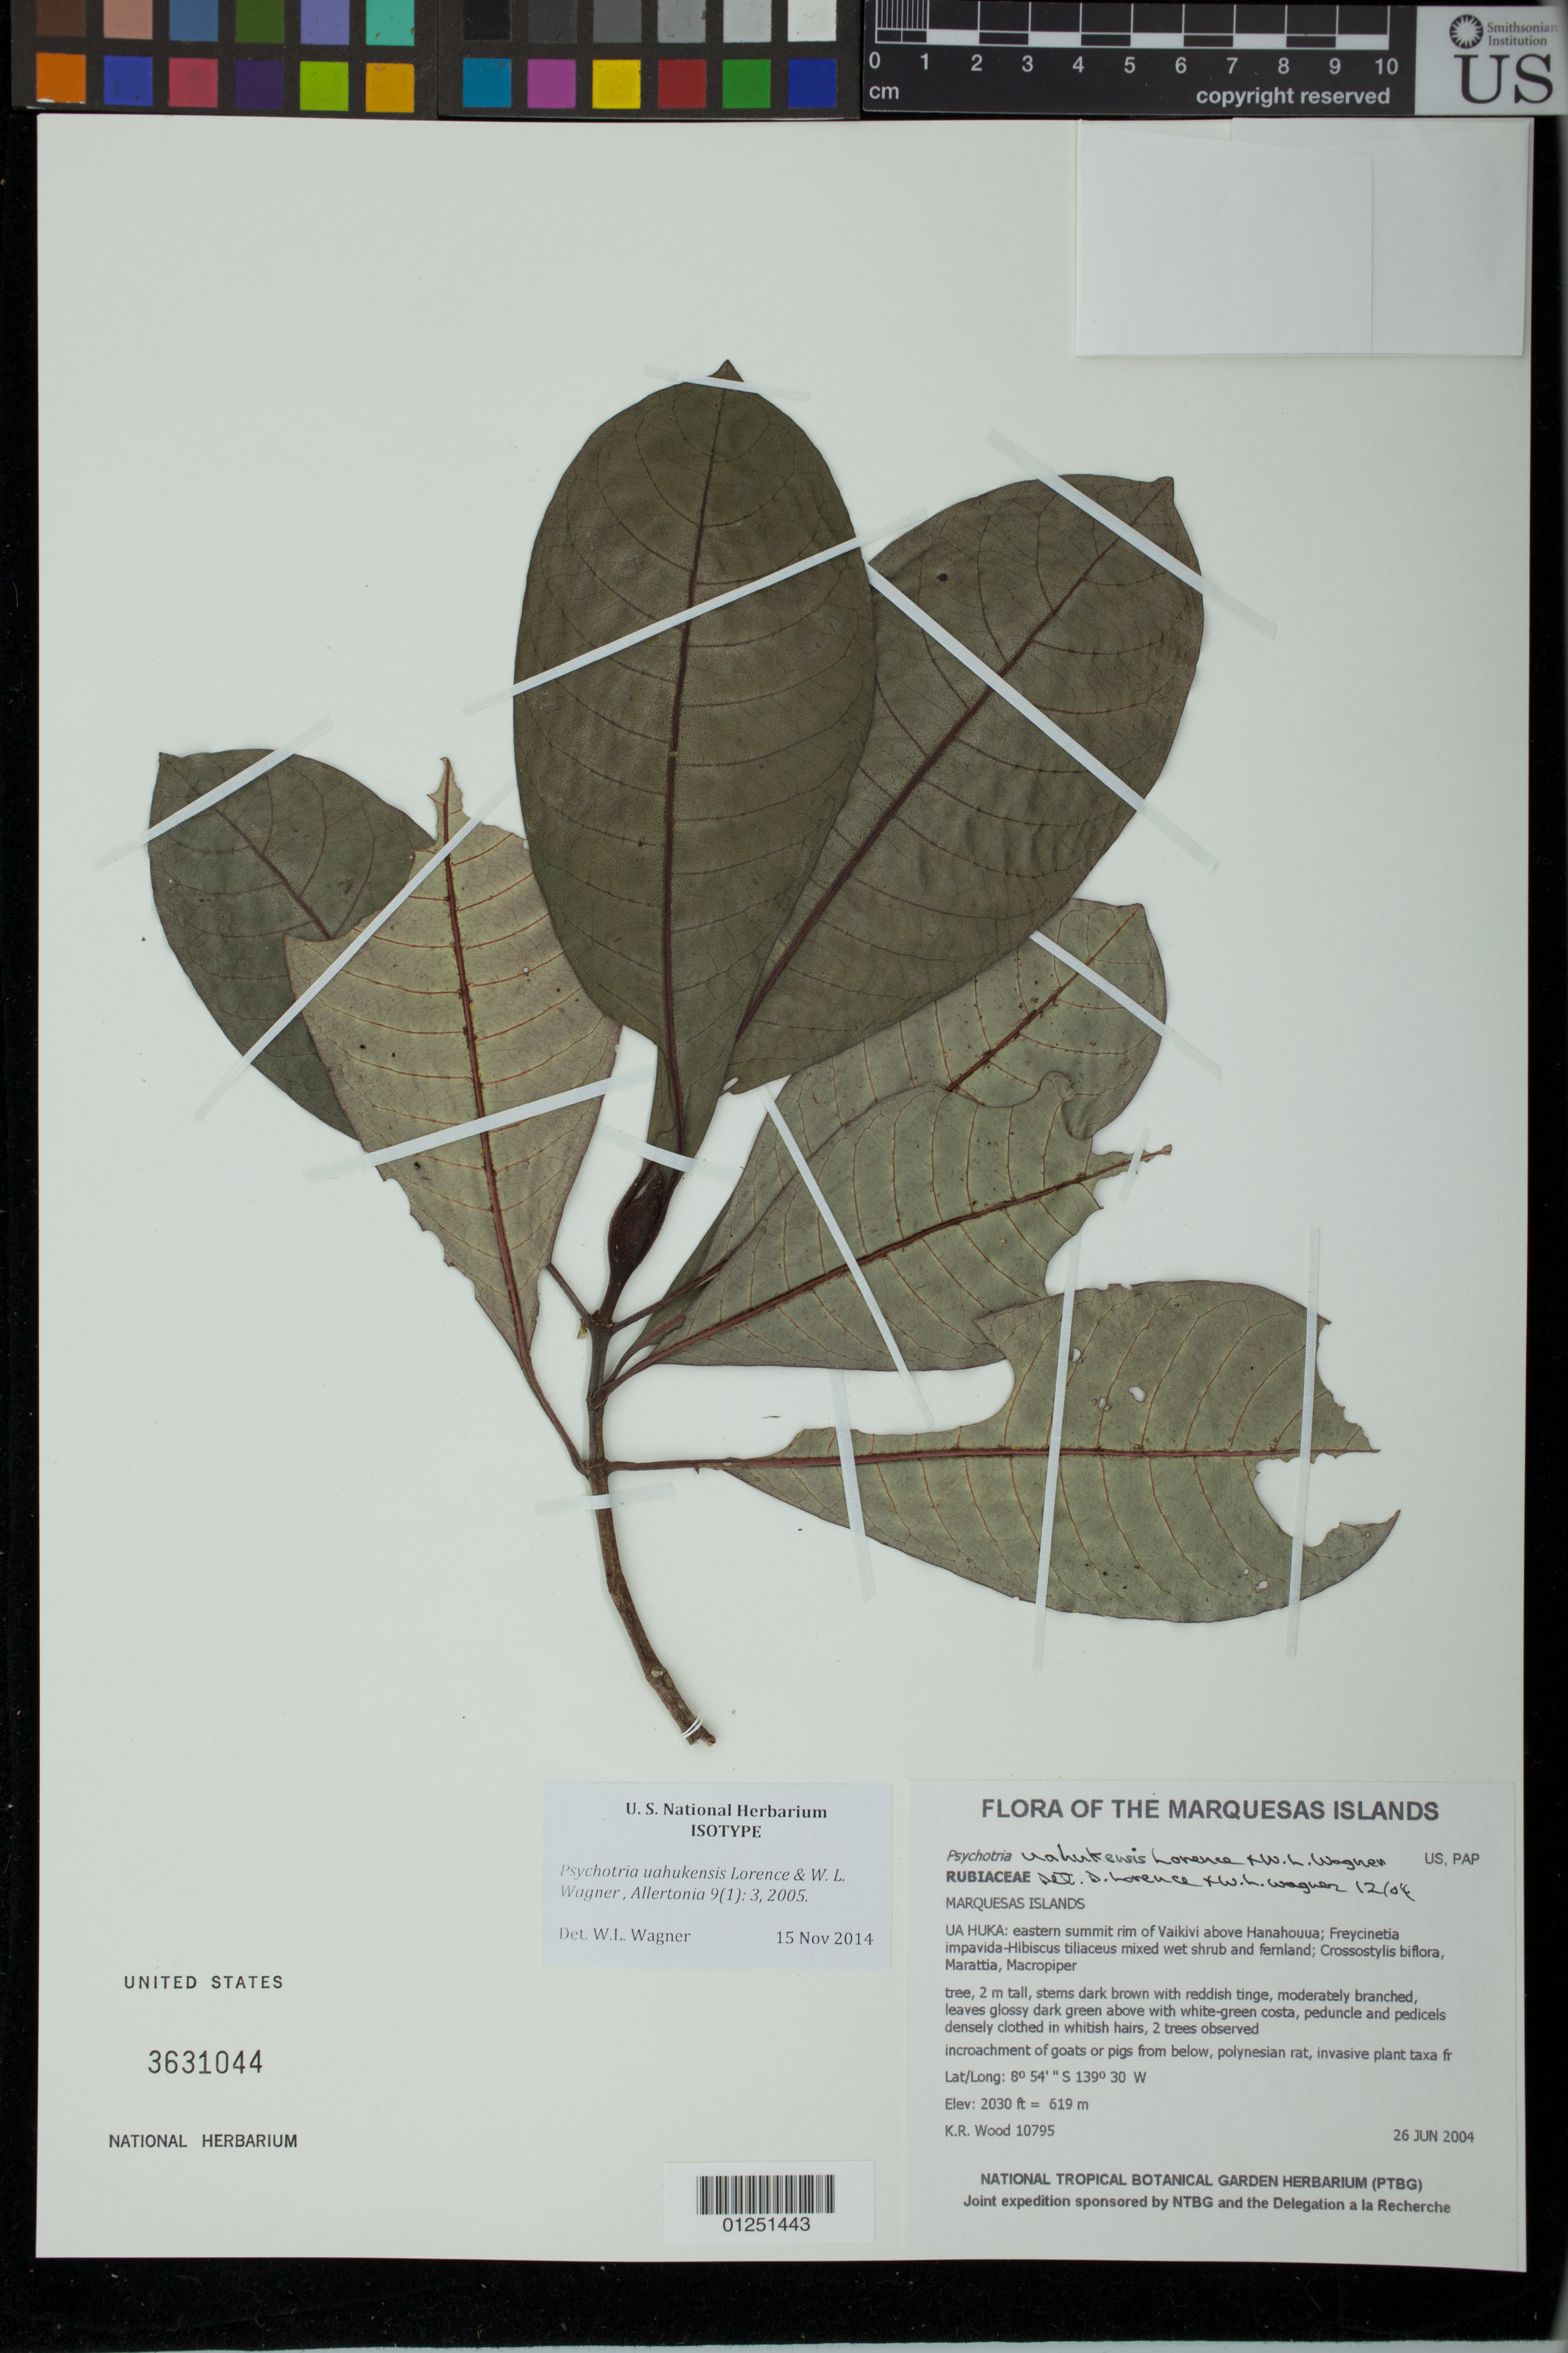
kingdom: Plantae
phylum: Tracheophyta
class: Magnoliopsida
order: Gentianales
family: Rubiaceae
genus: Psychotria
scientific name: Psychotria uahukensis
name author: Lorence & W.L. Wagner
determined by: Lorence, David H.; Wagner, W. L.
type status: Isotype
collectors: K. R. Wood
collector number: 10795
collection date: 2004-06-26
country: French Polynesia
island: Ua Huka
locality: Eastern summit rim of Vaikivi above Hanahouua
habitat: Mixed wet shrub and fernland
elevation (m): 619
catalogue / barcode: US 3631044